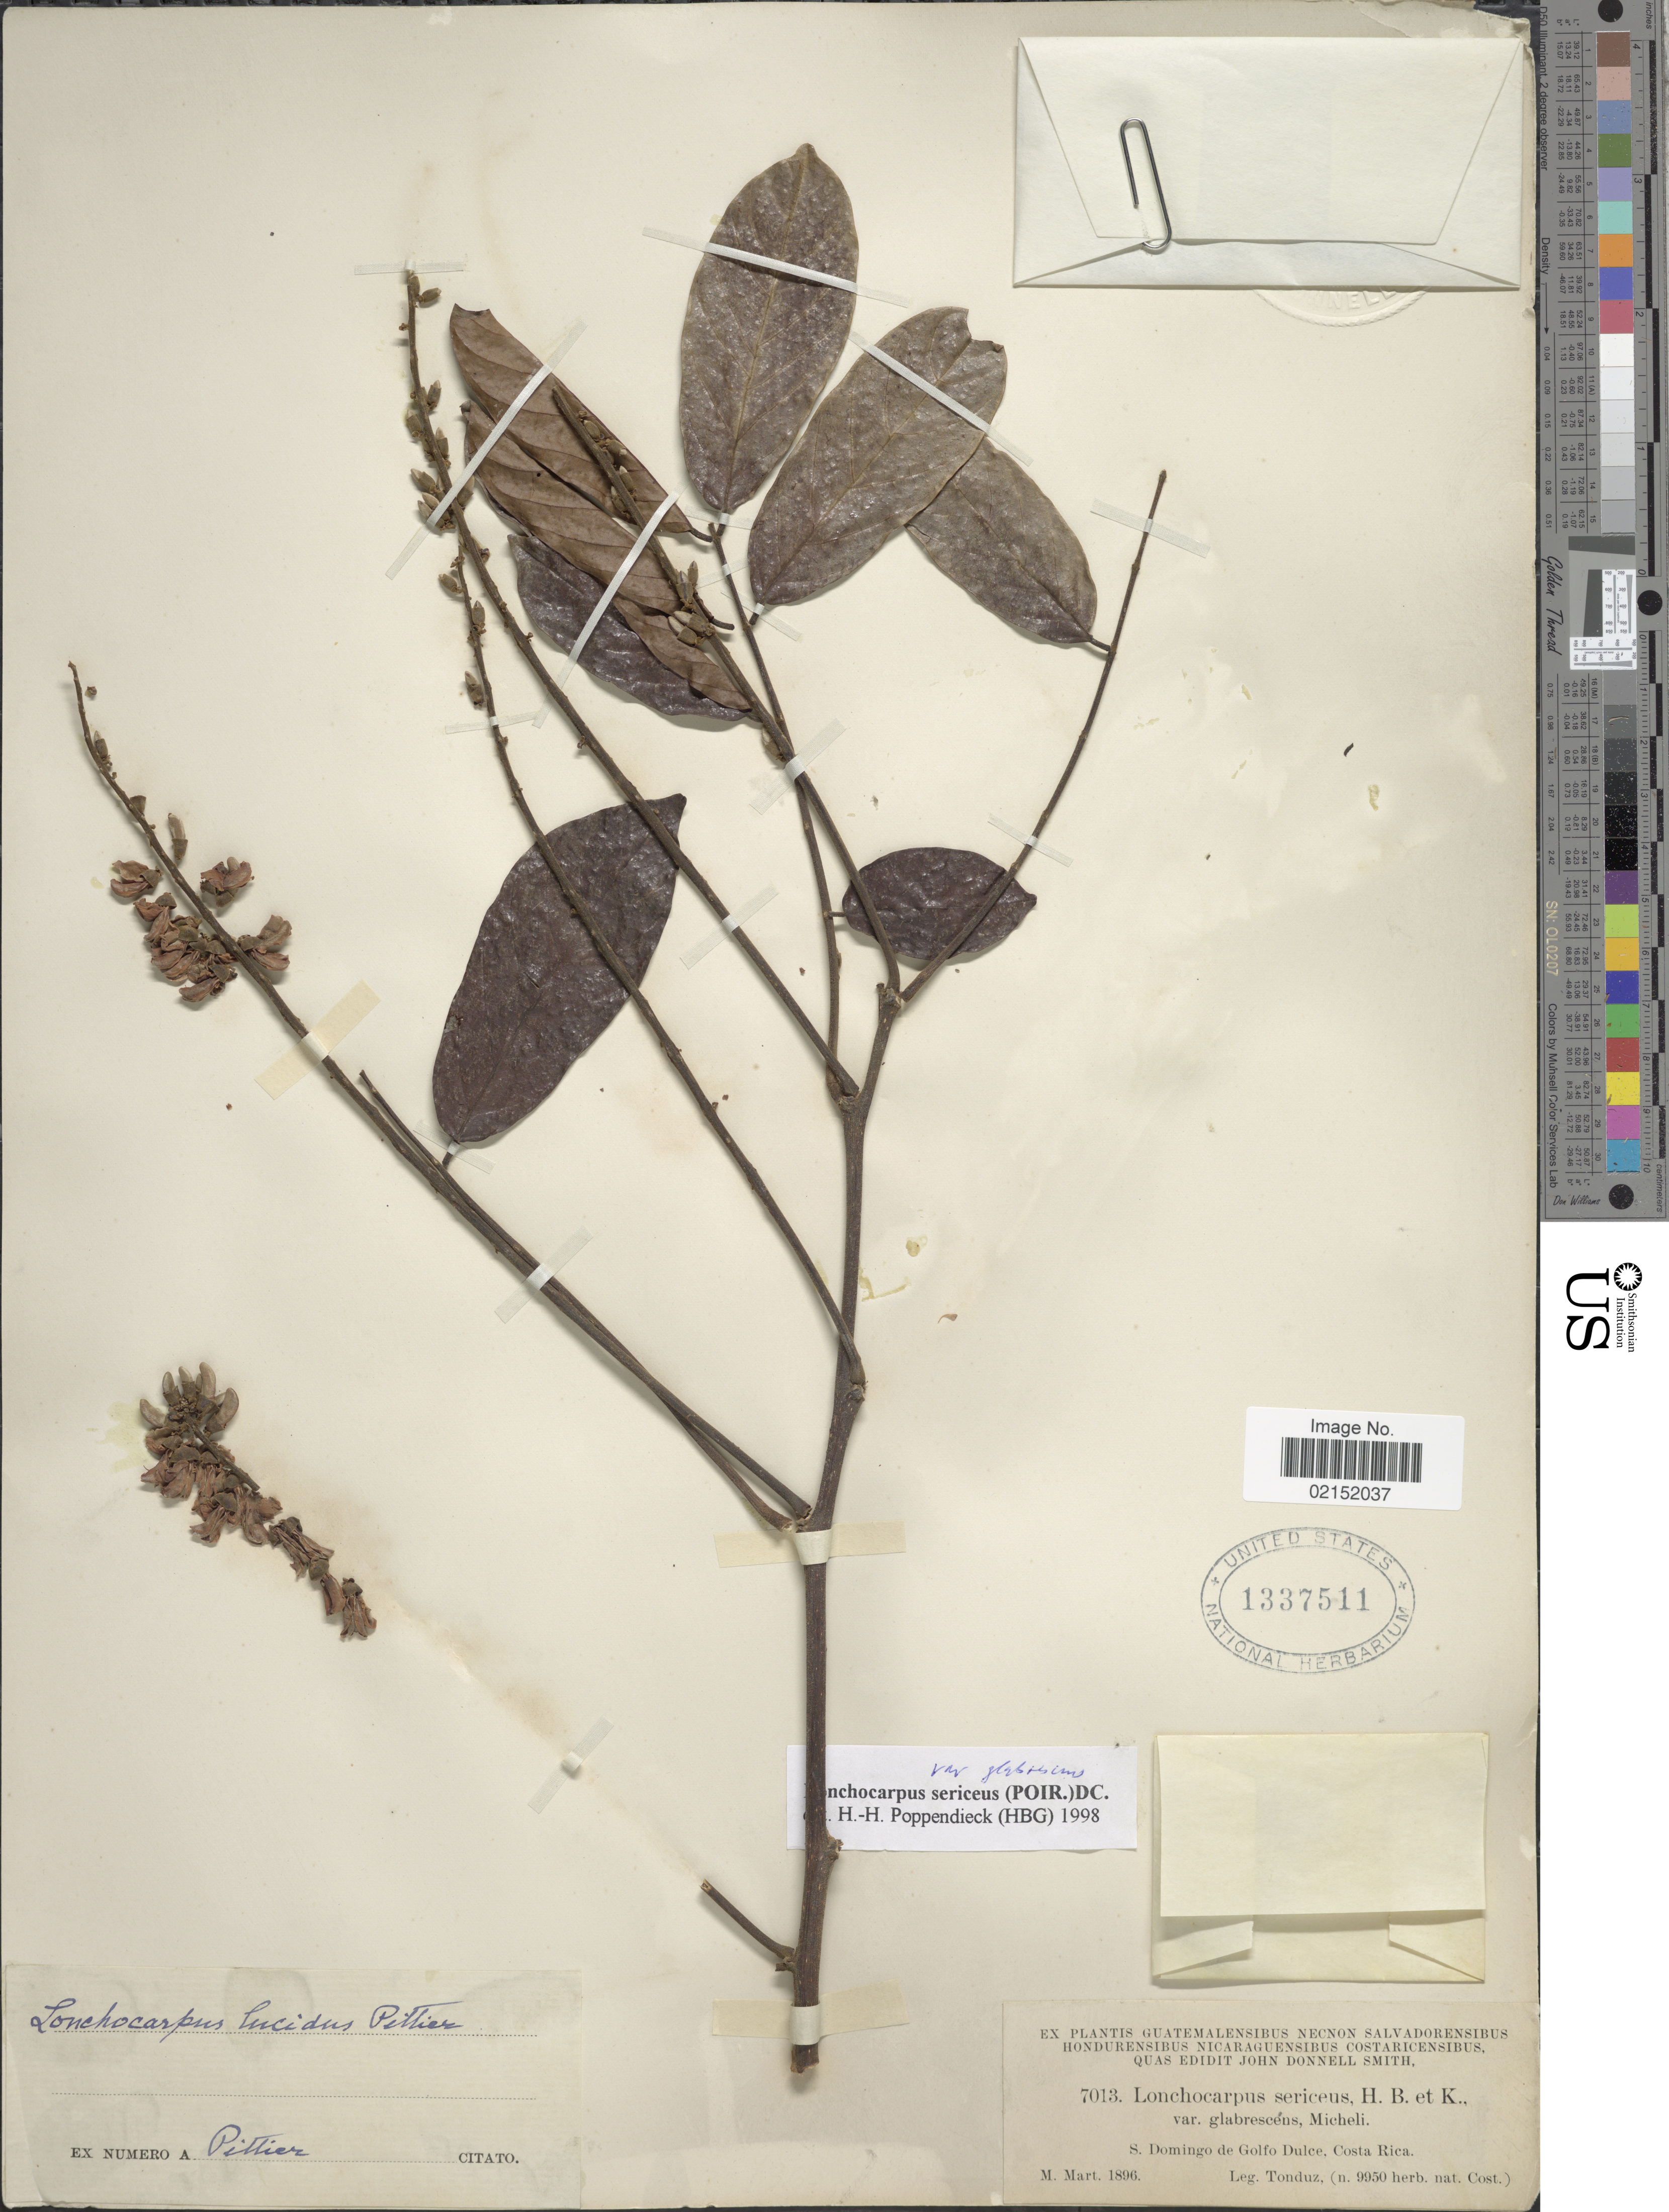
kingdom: Plantae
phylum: Tracheophyta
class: Magnoliopsida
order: Fabales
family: Fabaceae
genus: Lonchocarpus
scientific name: Lonchocarpus sericeus var. glabrescens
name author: Benth.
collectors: Tonduz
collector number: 7013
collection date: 1896-03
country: Costa Rica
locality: S. Domingo de Golfo Dulce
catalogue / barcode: US 1337511